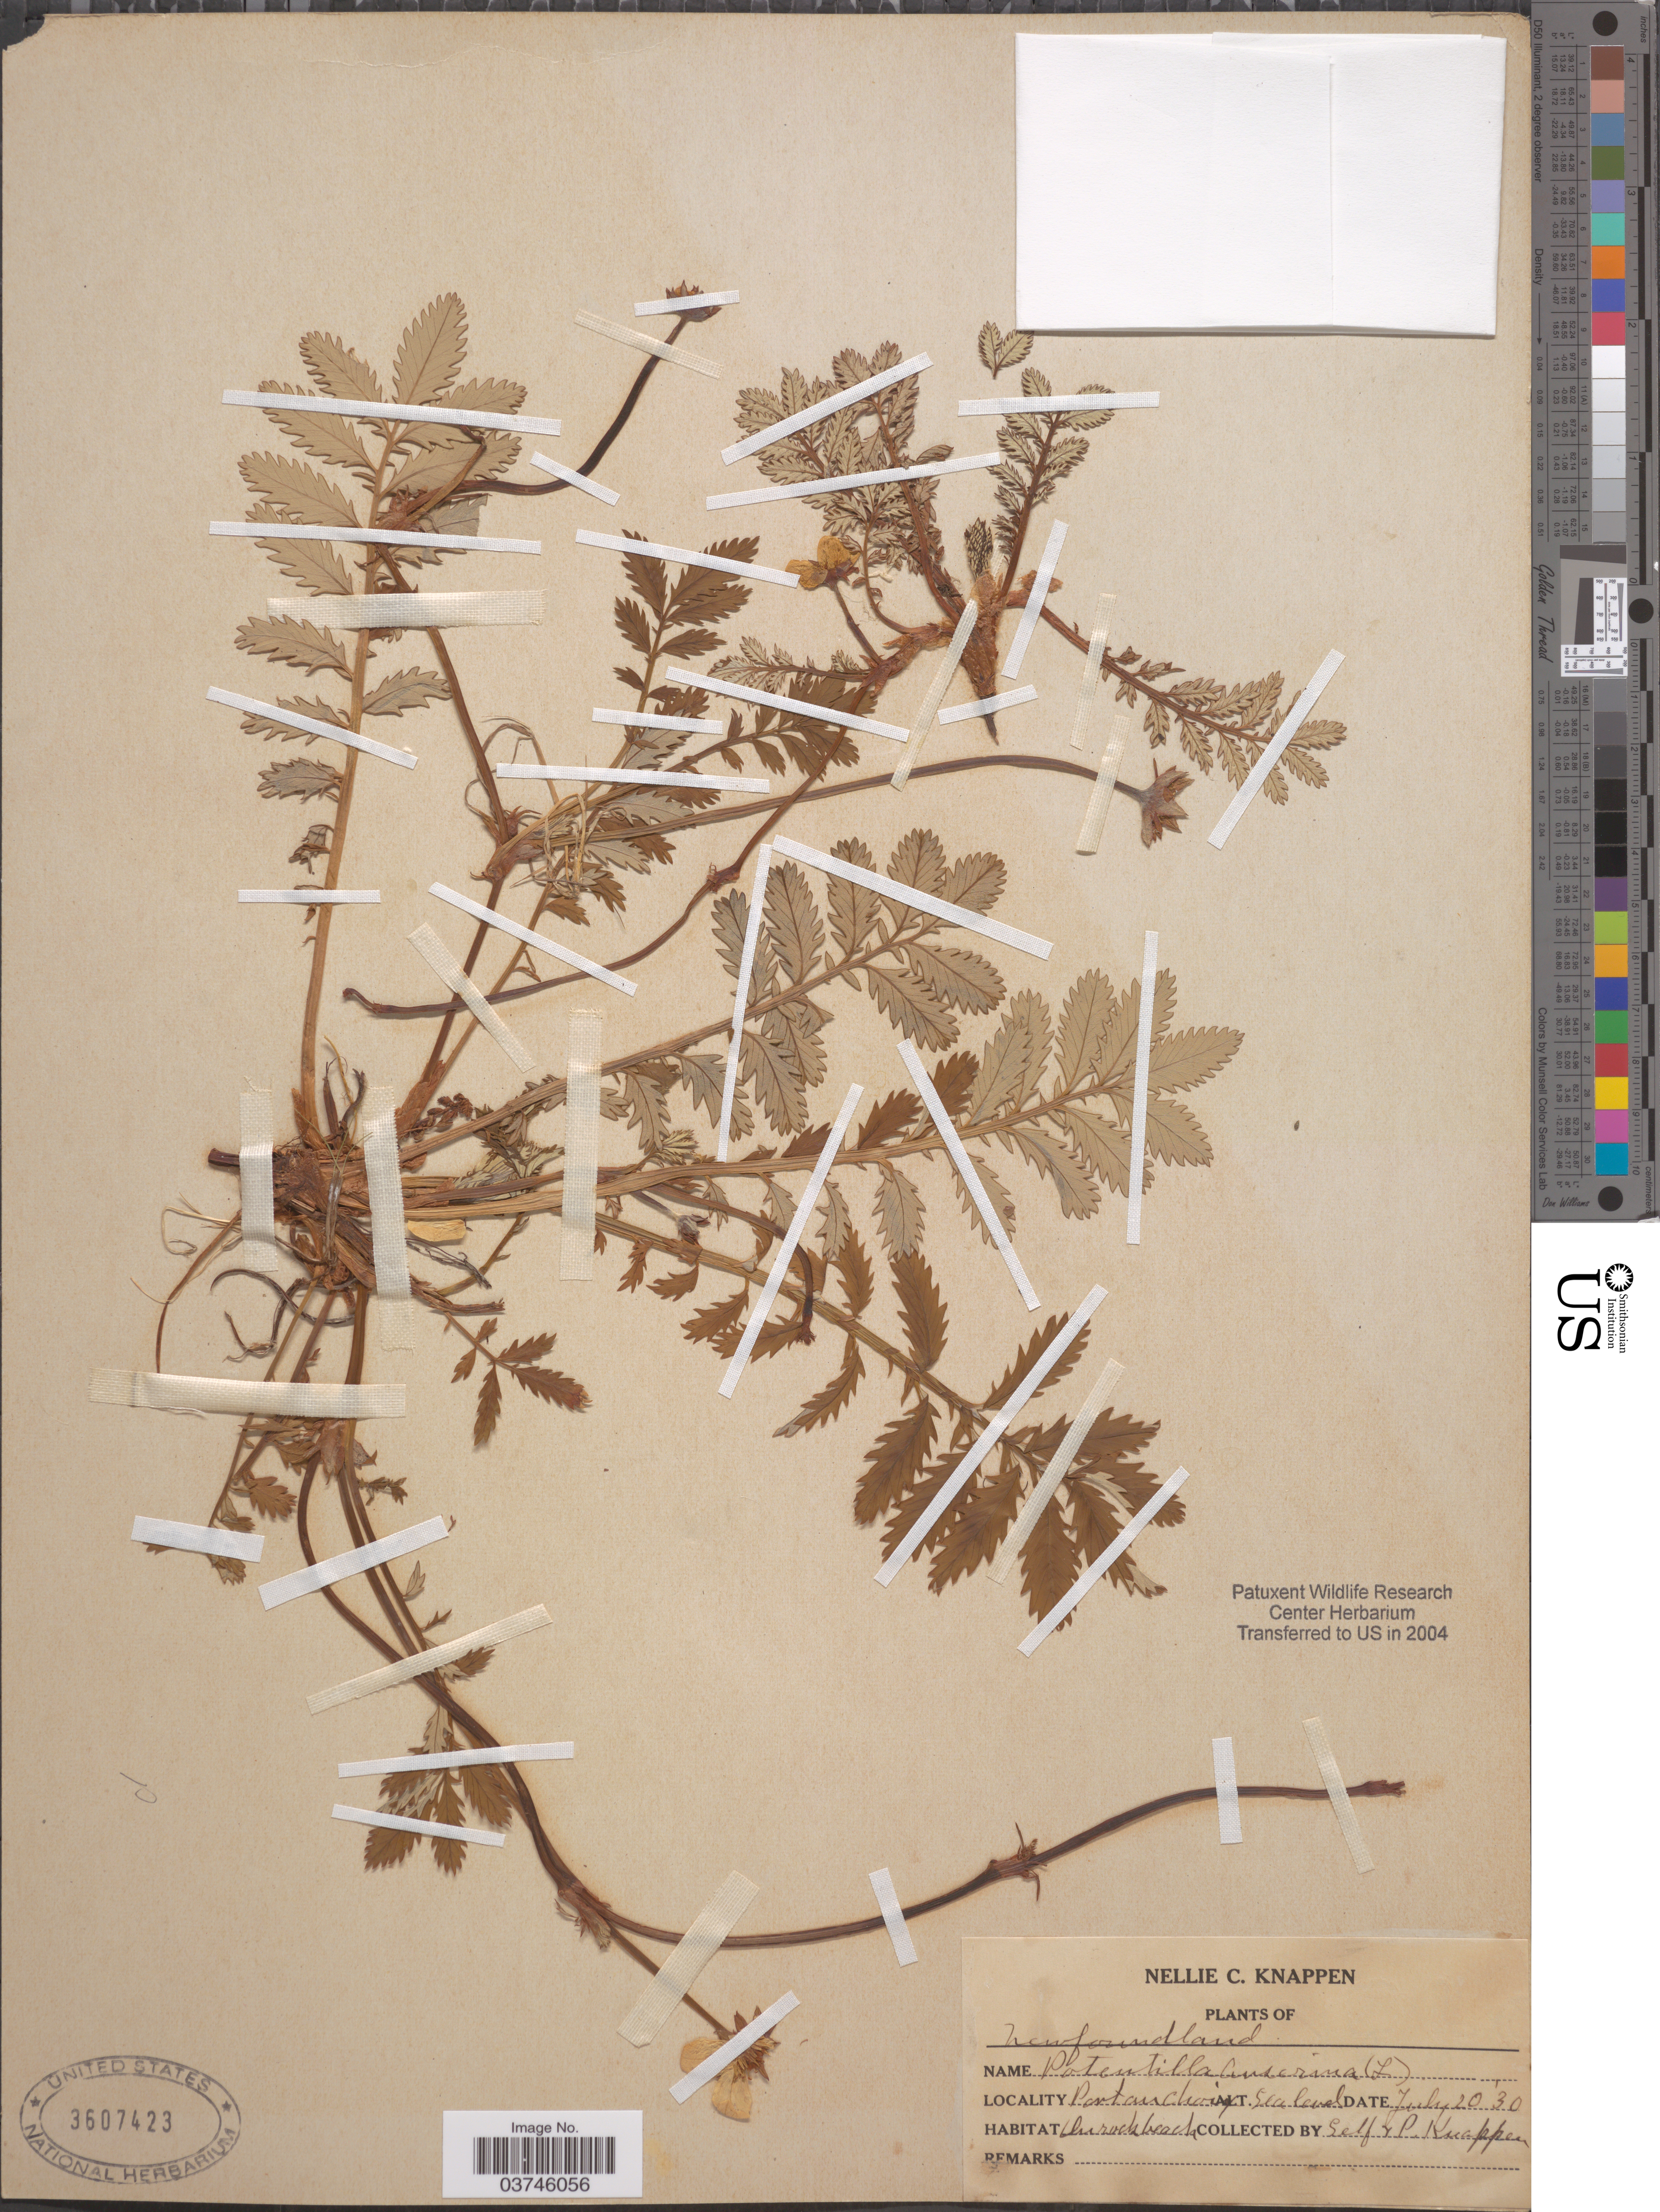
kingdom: Plantae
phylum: Tracheophyta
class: Magnoliopsida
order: Rosales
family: Rosaceae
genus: Argentina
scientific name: Argentina anserina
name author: (L.) Rydb.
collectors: N. Knappen & P. Knappen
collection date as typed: Transcribed d/m/y: 20/7/30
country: Canada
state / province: Newfoundland and Labrador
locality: Port au choix.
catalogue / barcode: US 3607423